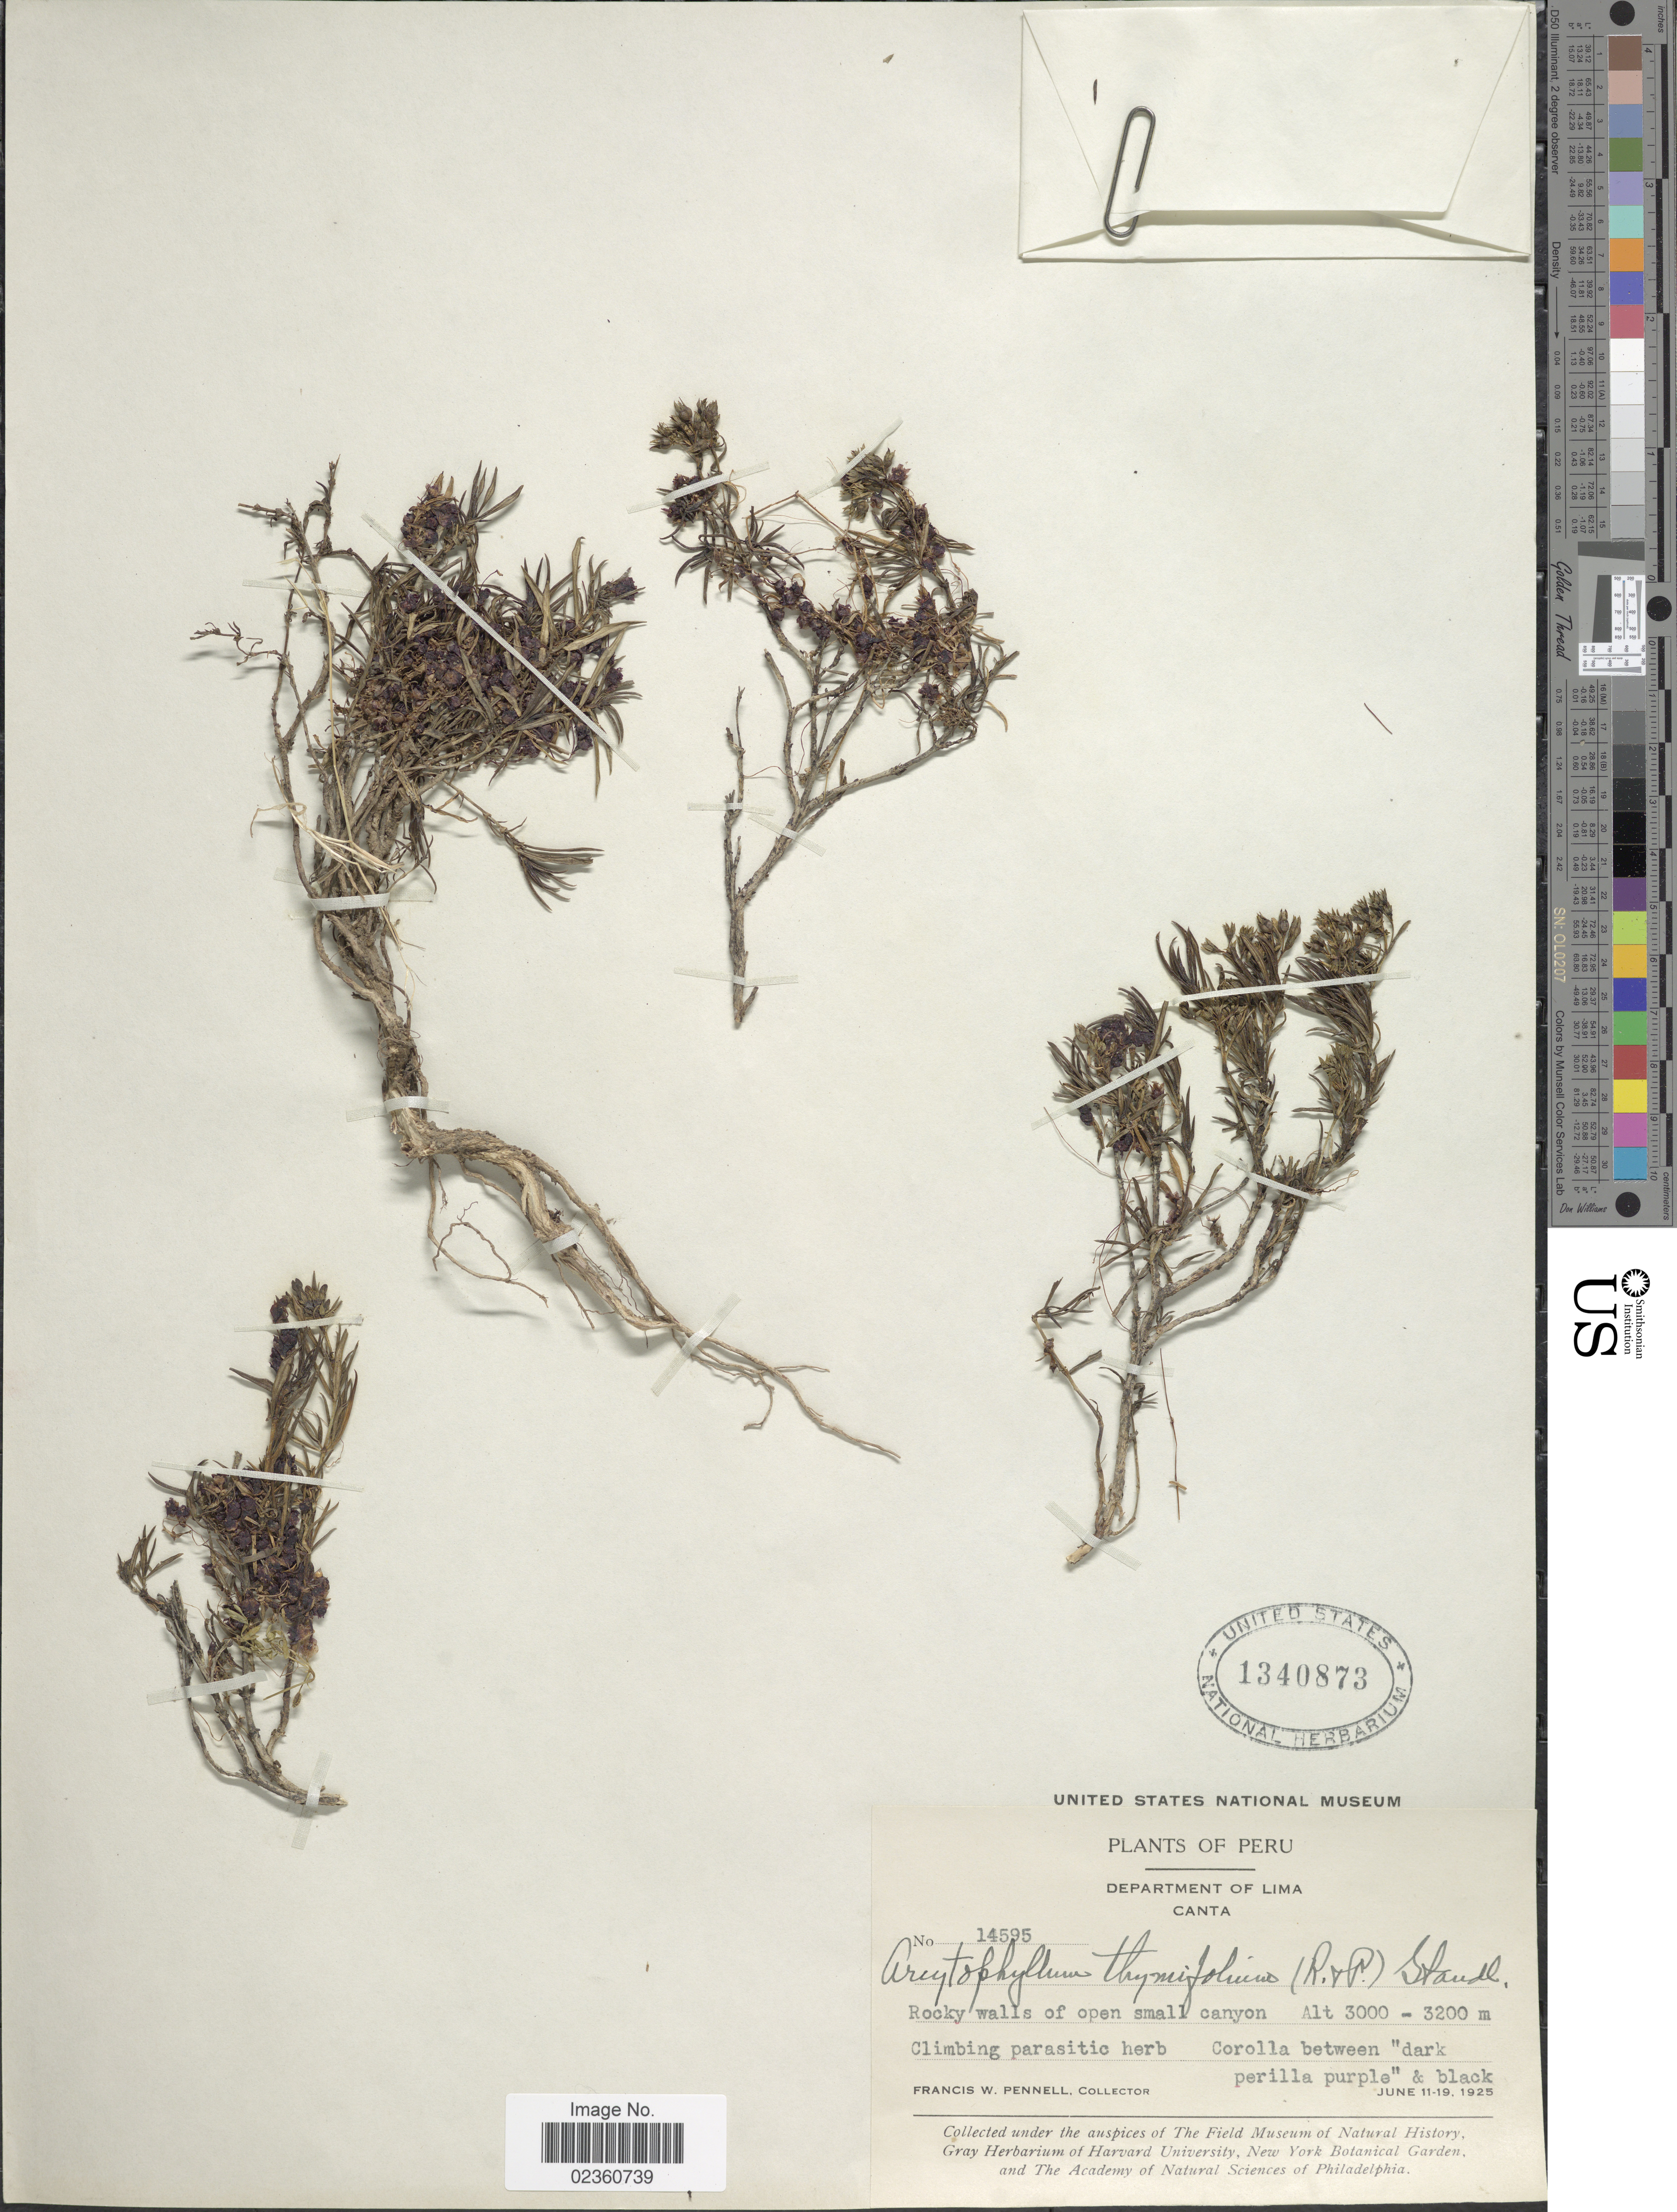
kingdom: Plantae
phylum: Tracheophyta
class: Magnoliopsida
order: Gentianales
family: Rubiaceae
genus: Arcytophyllum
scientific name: Arcytophyllum thymifolium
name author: (Ruiz & Pav.) Standl.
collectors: F. W. Pennell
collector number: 14595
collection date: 1925-06-11/1925-06-19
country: Peru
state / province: Lima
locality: Department of Lima Canta, Rocky walls of open small canyon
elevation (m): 3000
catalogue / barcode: US 1340873